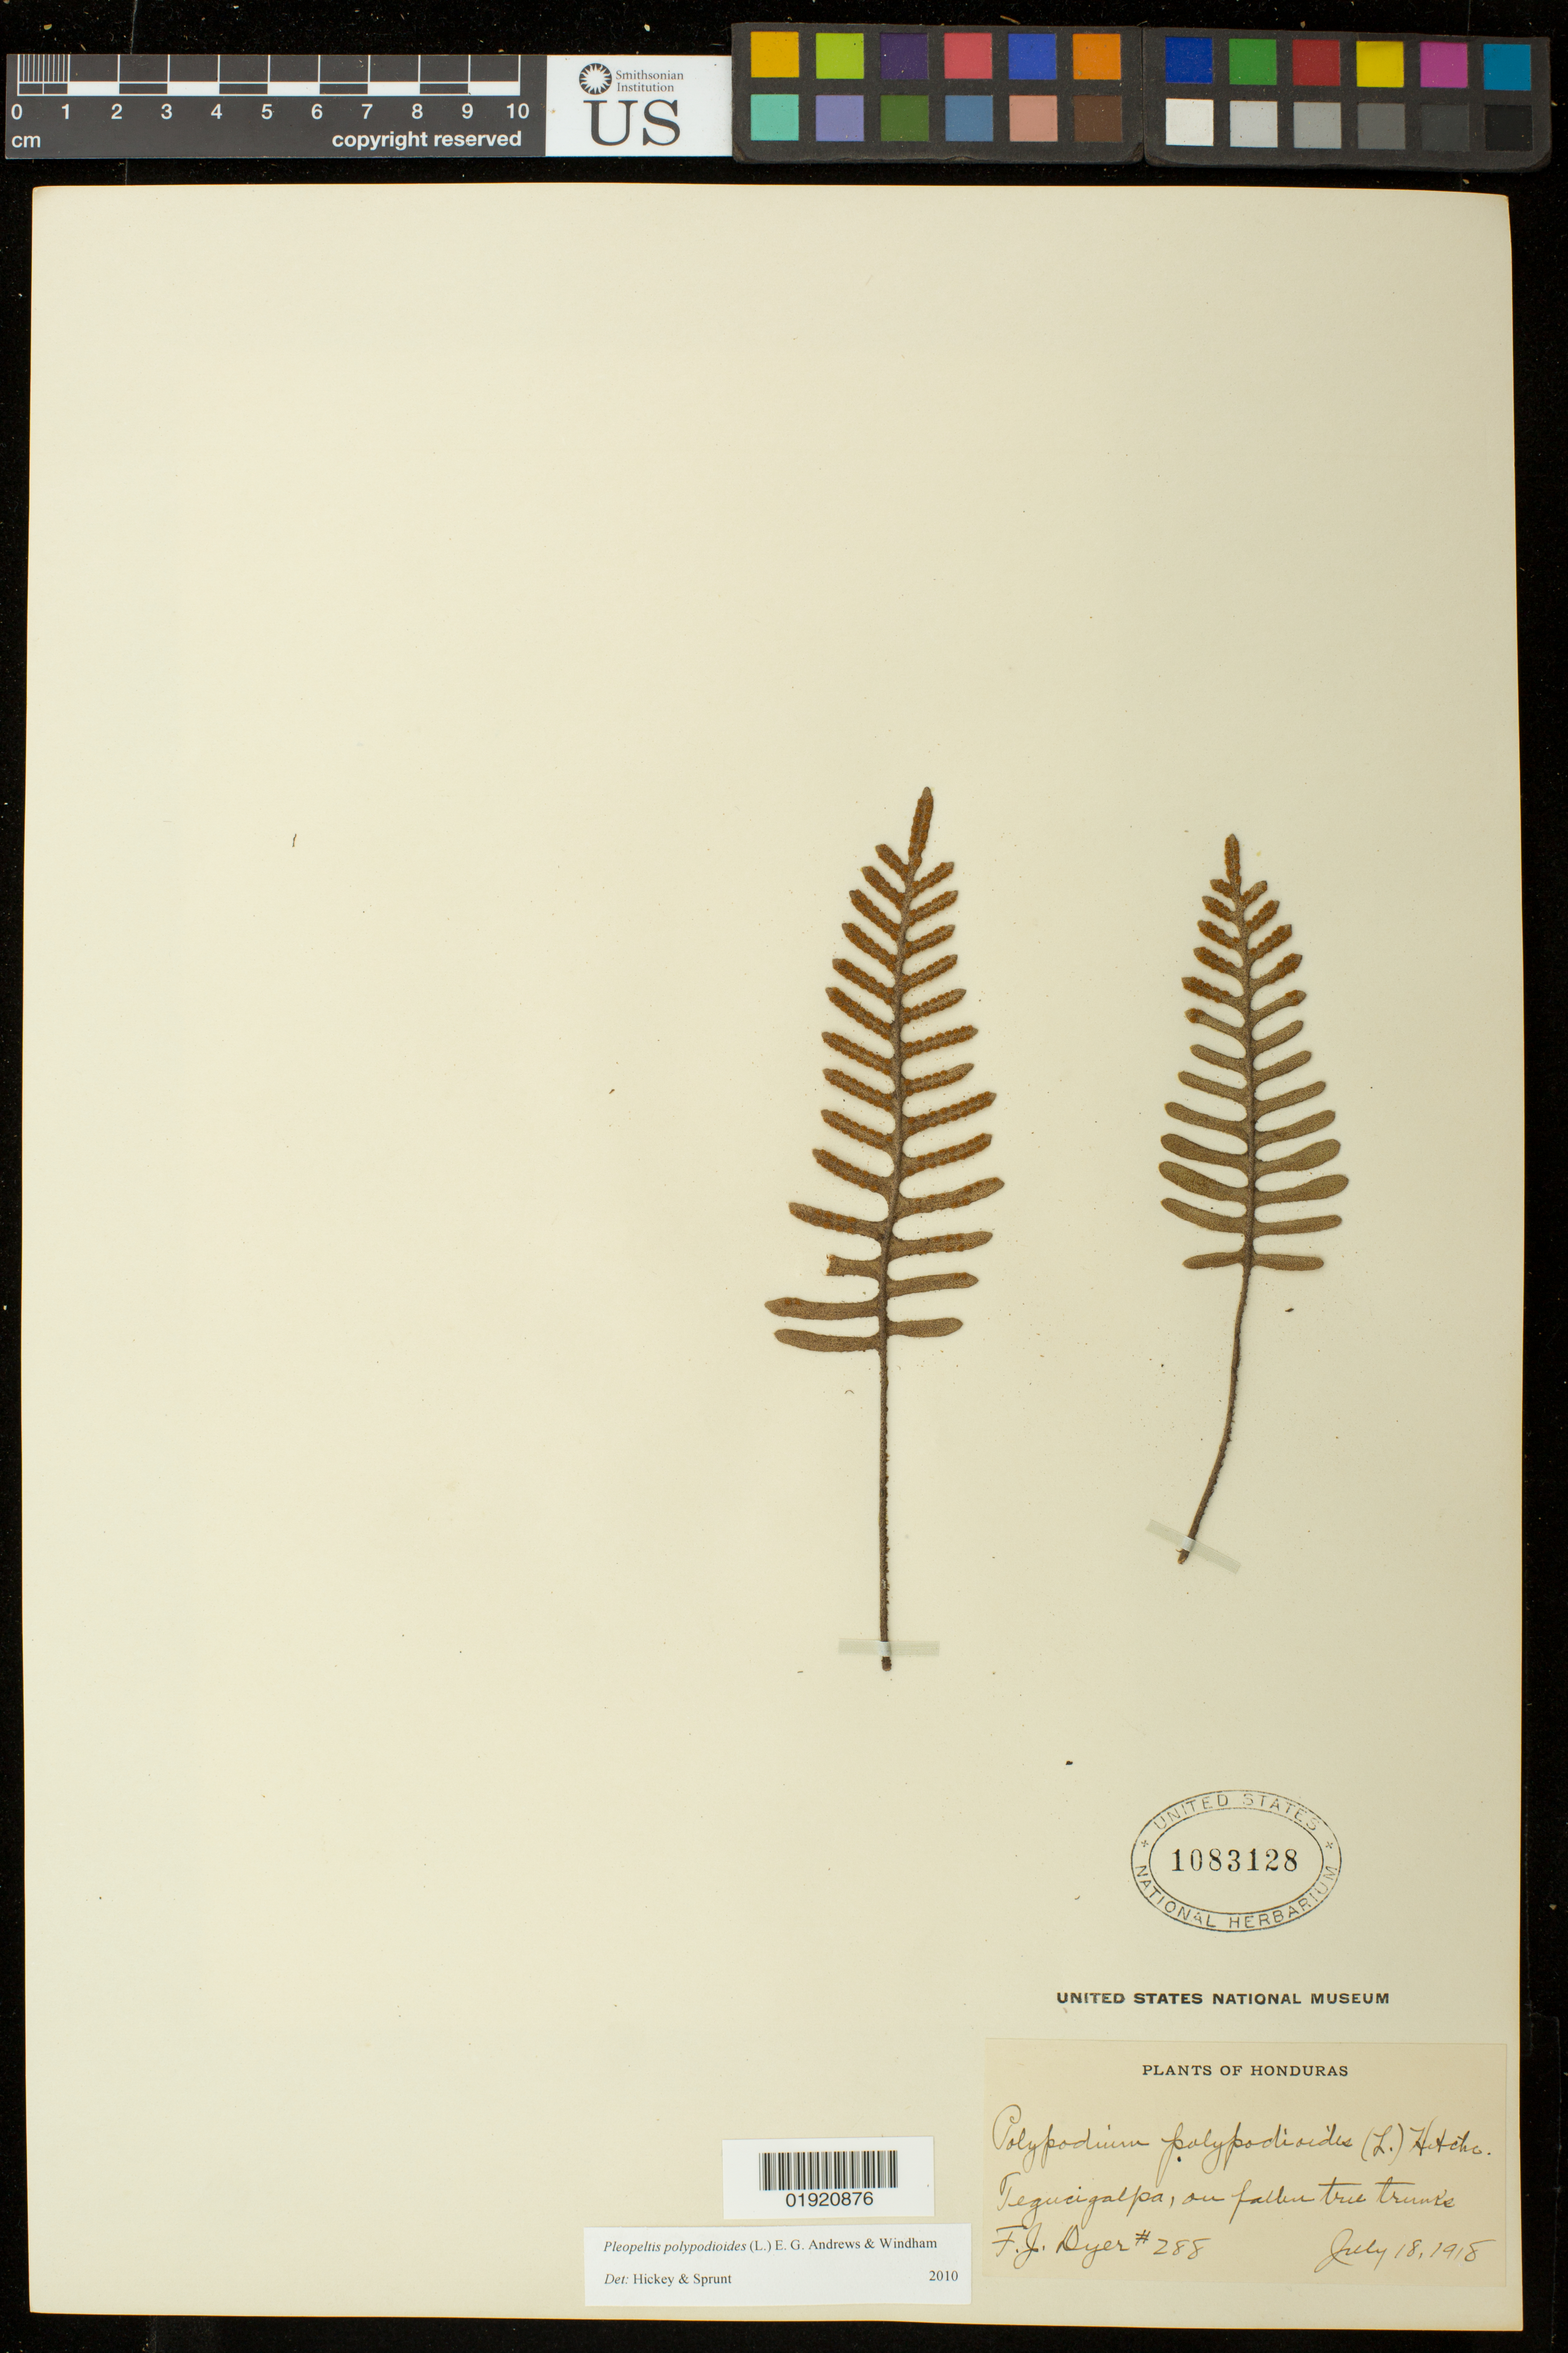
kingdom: Plantae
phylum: Tracheophyta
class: Polypodiopsida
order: Polypodiales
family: Polypodiaceae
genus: Pleopeltis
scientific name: Pleopeltis polypodioides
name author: (L.) E.G. Andrews & Windham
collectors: F. J. Dyer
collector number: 288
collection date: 1918-07-18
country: Honduras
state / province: Fco. Morazán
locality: Honduras. Tegucigalpa.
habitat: On fallen tree trunk.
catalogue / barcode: US 1083128